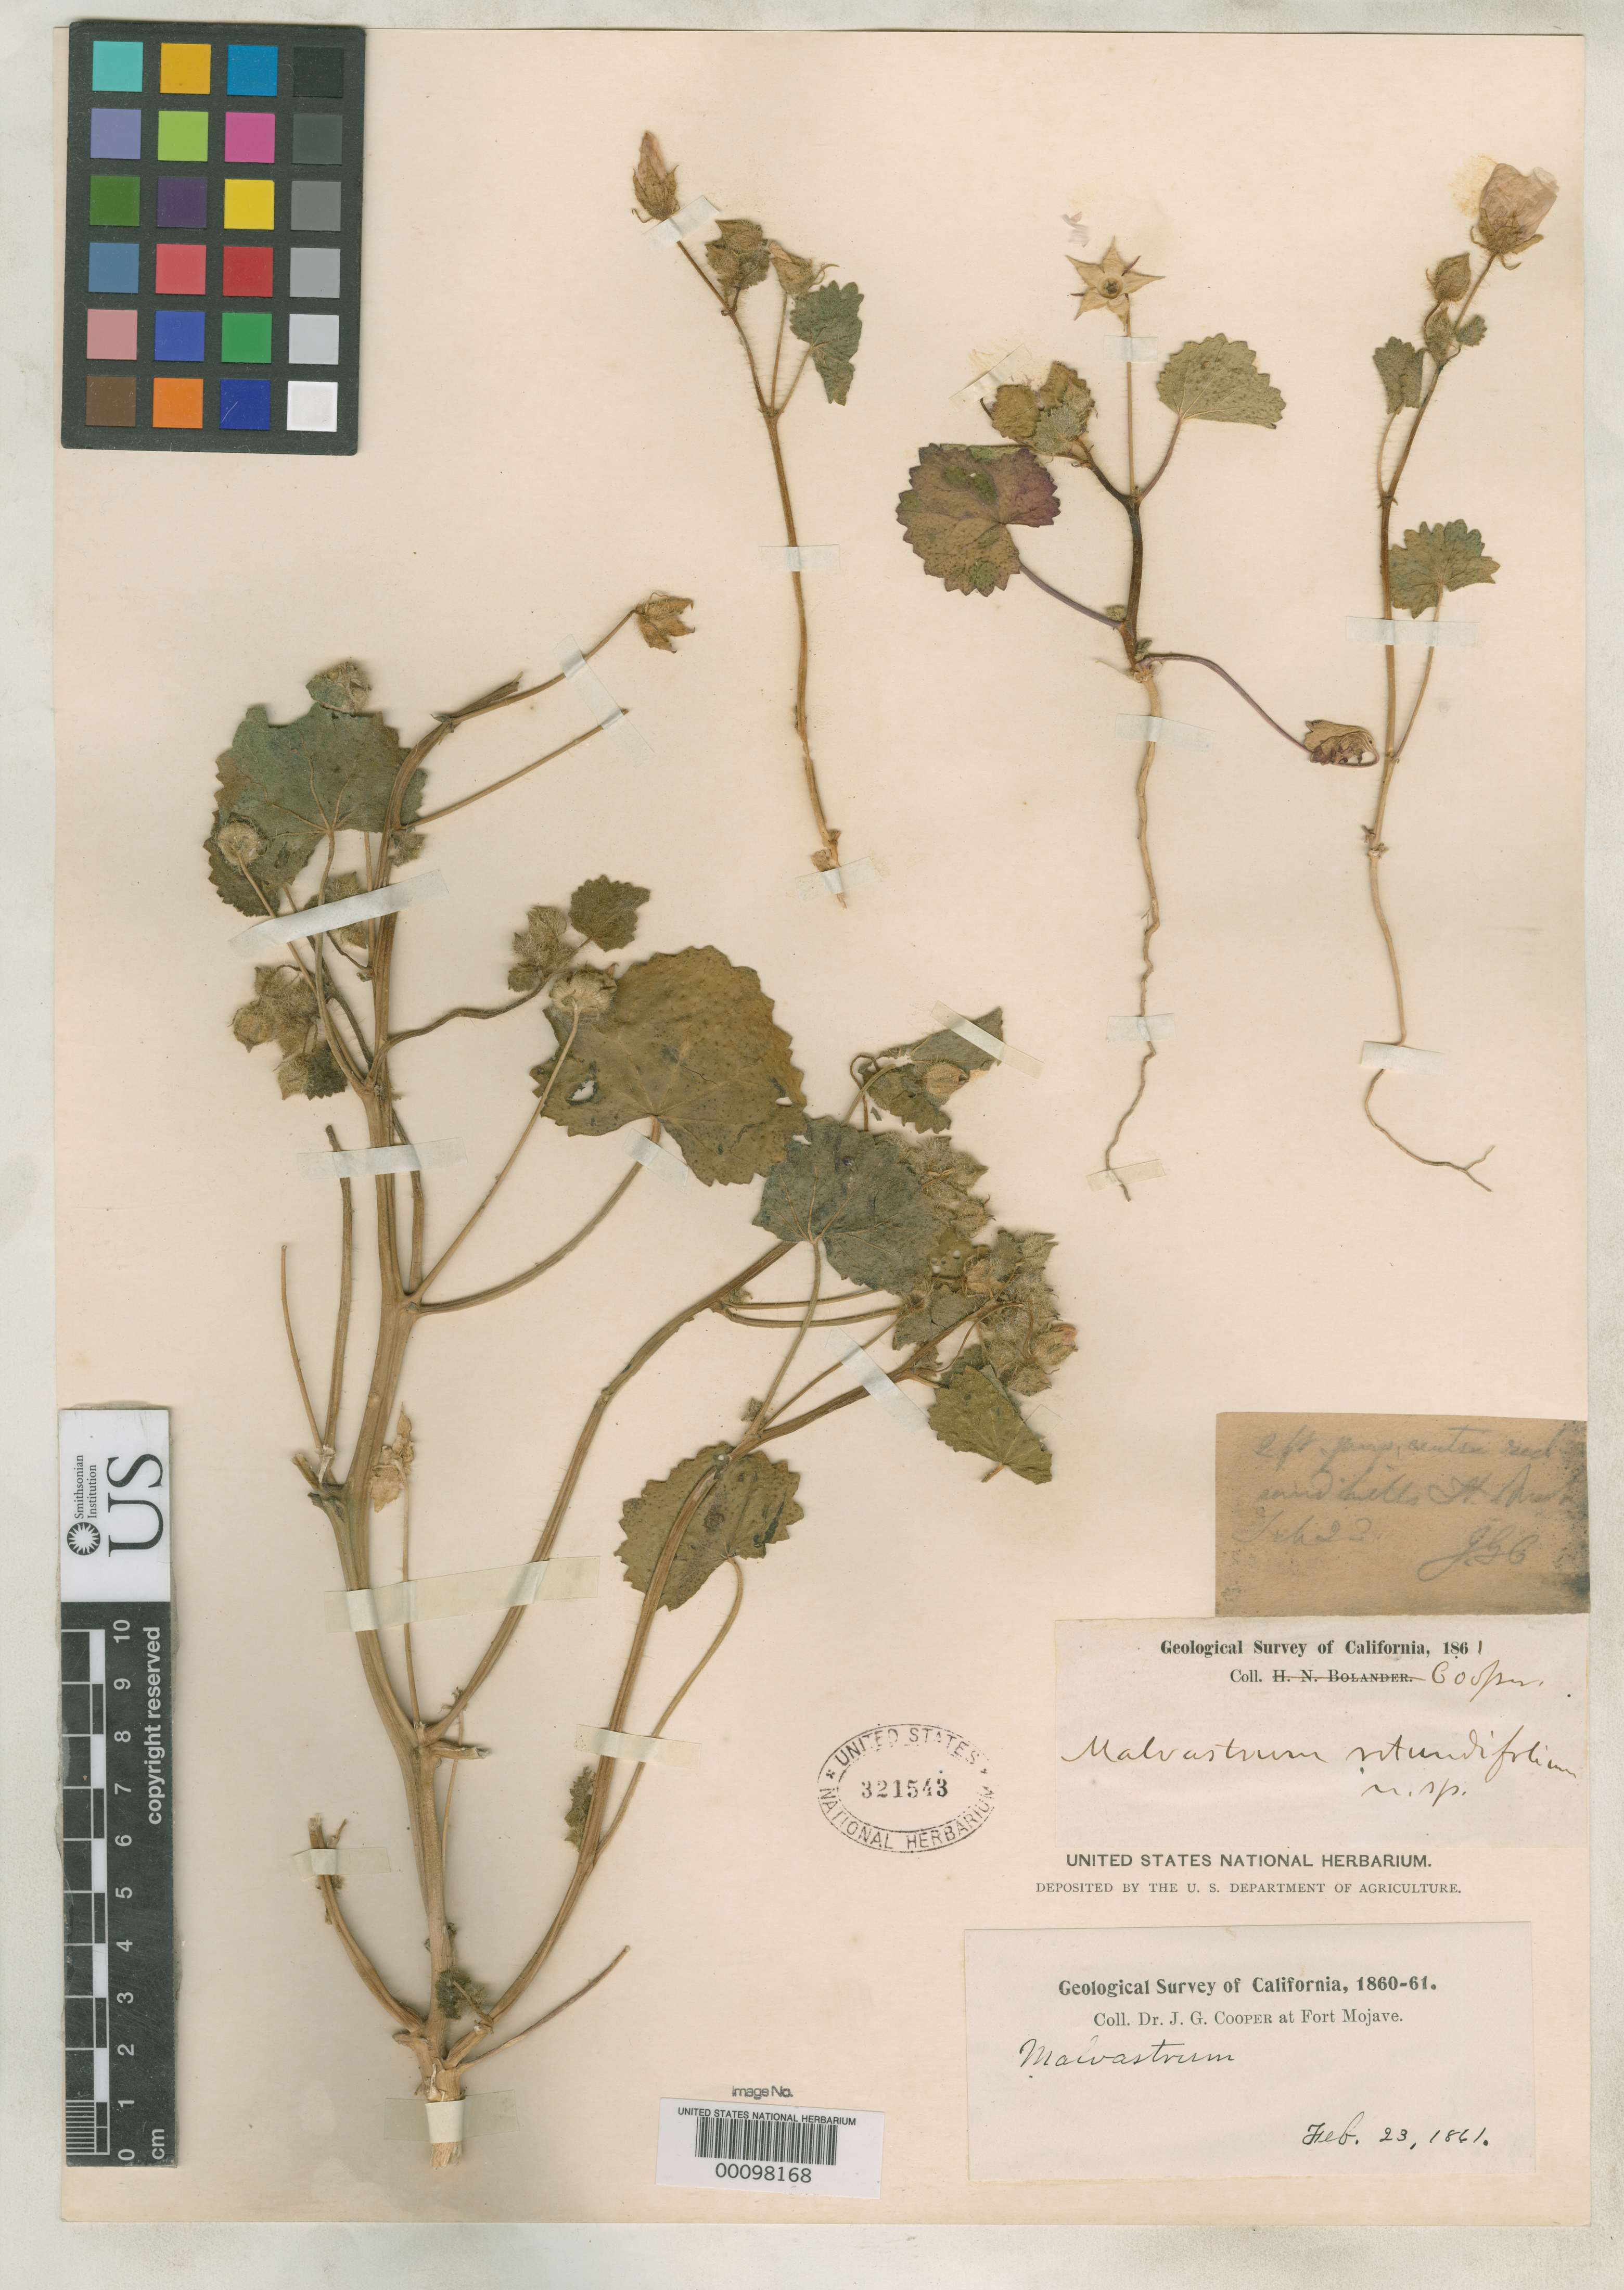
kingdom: Plantae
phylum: Tracheophyta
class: Magnoliopsida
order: Malvales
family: Malvaceae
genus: Malvastrum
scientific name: Malvastrum rotundifolium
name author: A. Gray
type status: Type Collection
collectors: J. G. Cooper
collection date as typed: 23 Feb 1861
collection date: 1861-02-23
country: United States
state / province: California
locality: Fort Mohave.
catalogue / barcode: US 321543